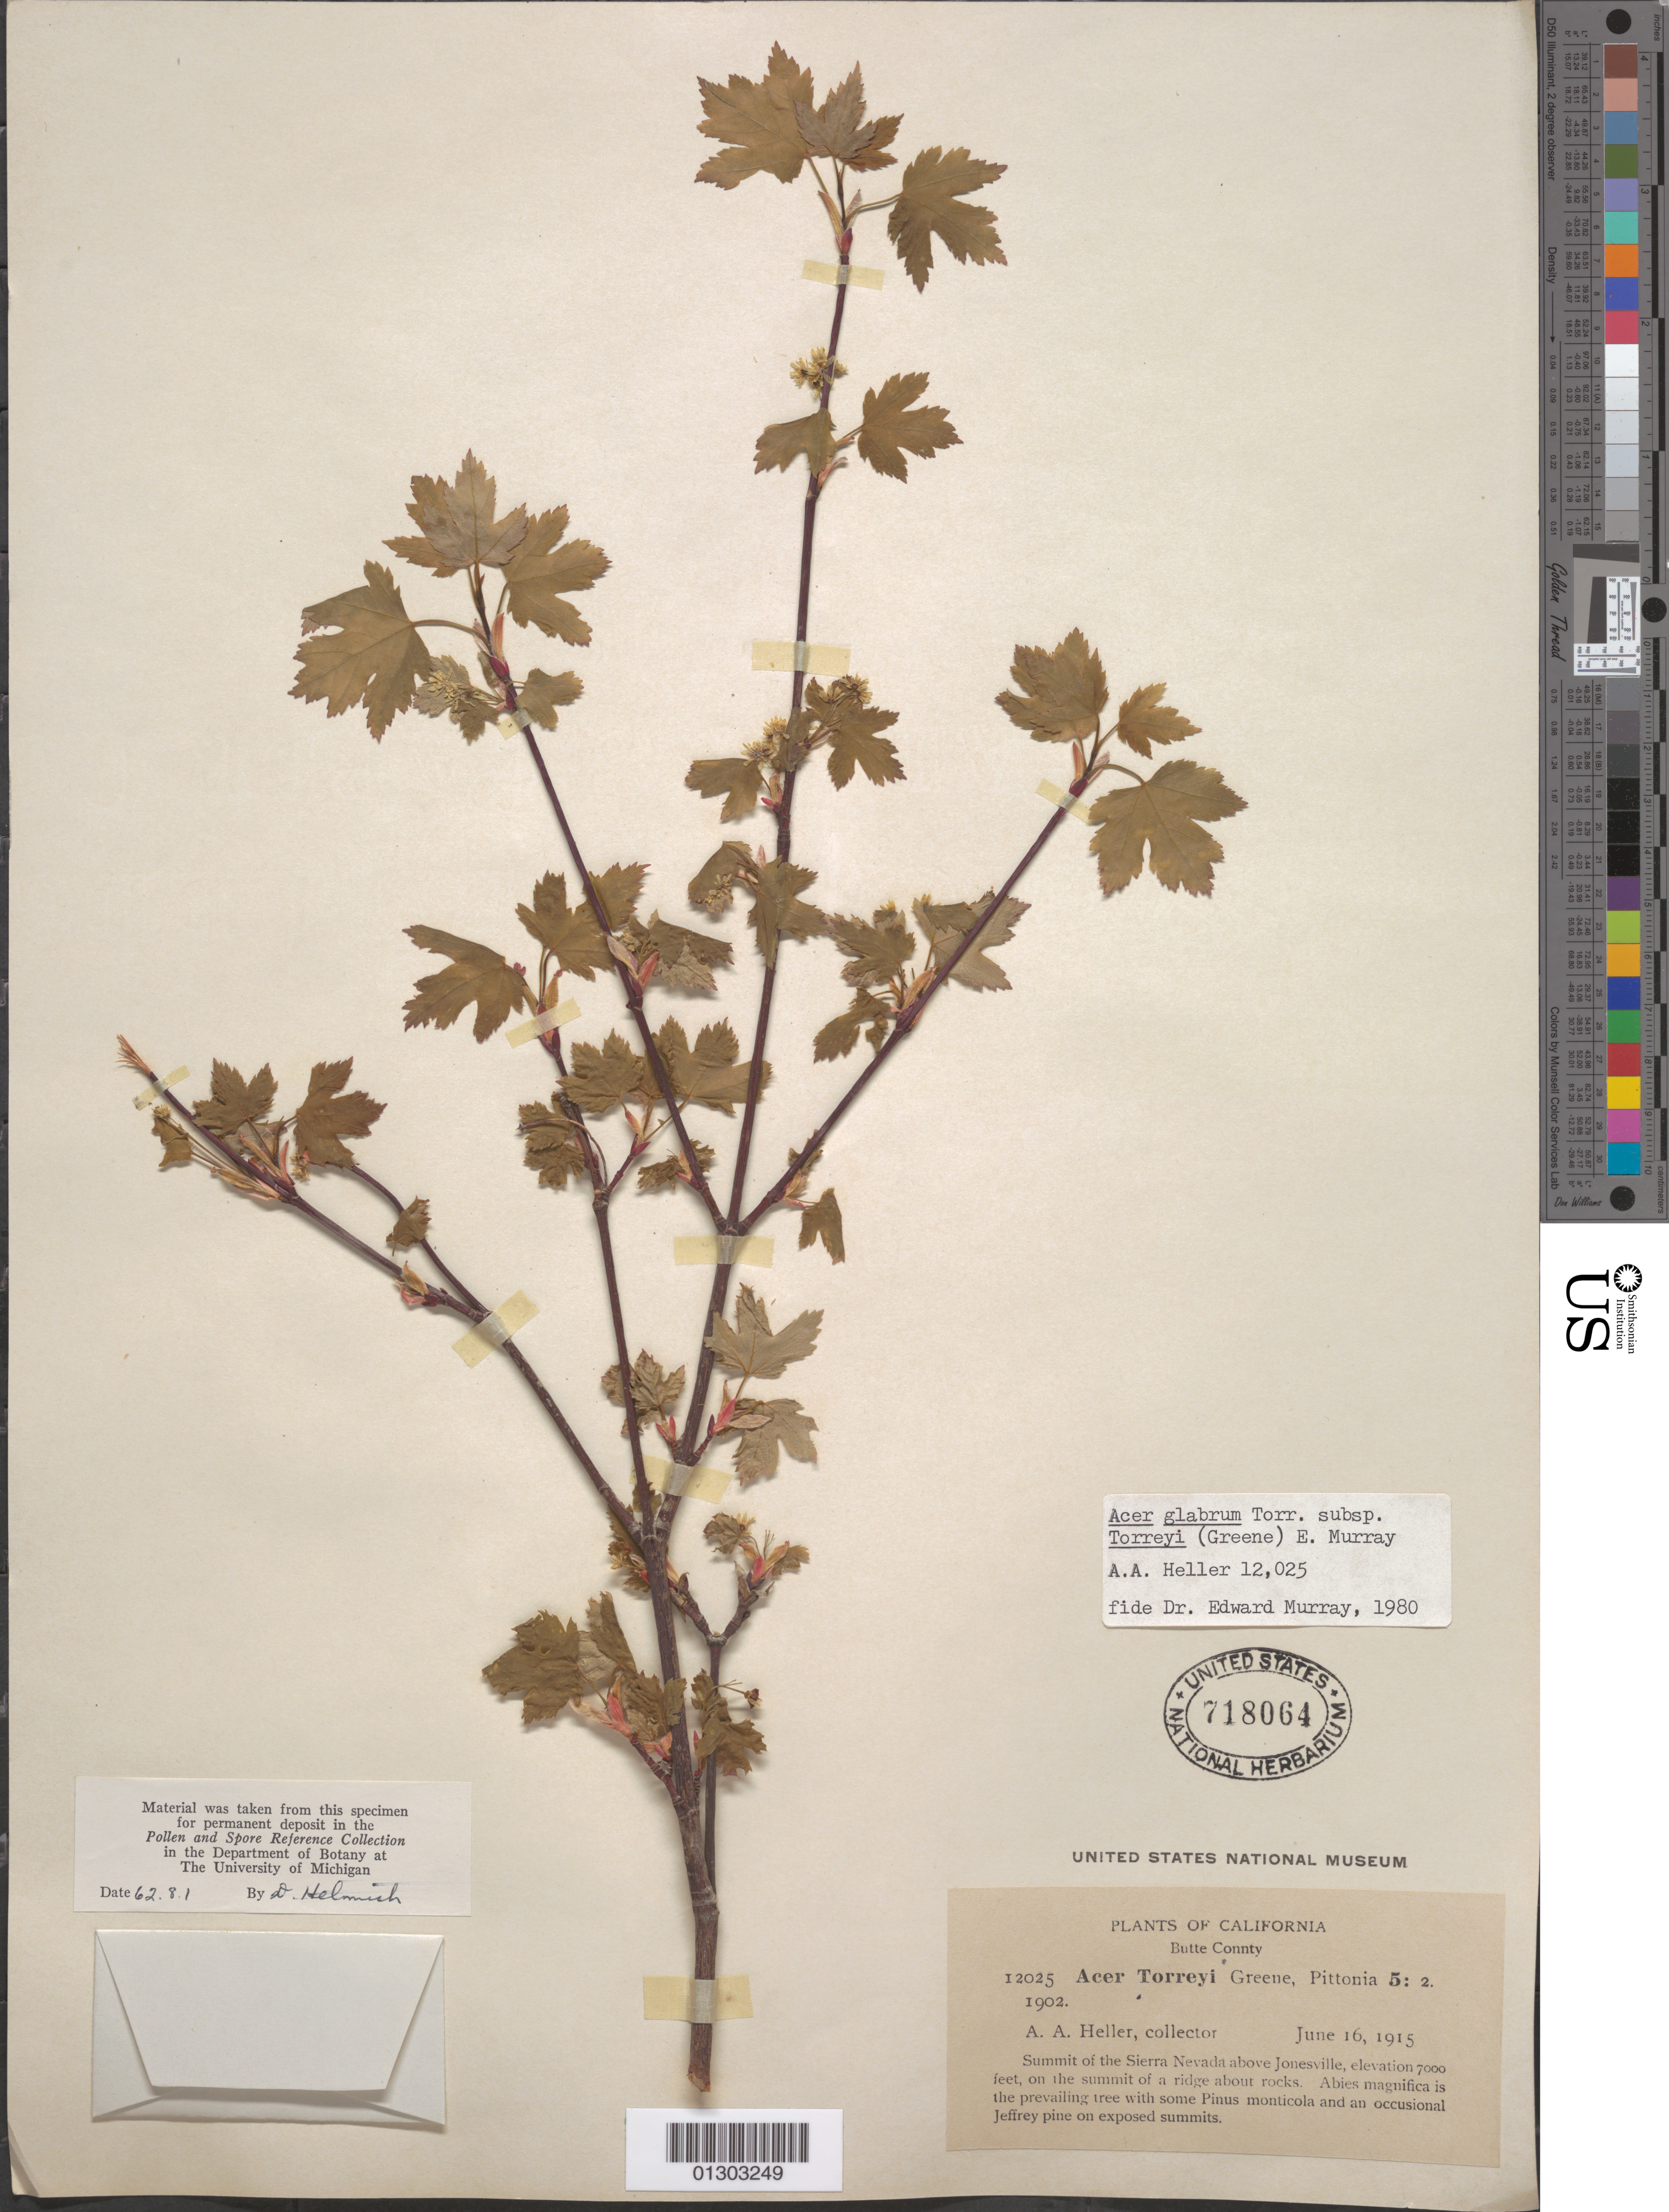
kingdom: Plantae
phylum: Tracheophyta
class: Magnoliopsida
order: Sapindales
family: Sapindaceae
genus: Acer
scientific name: Acer glabrum subsp. torreyi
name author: (Greene) A.E. Murray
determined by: Murray, Edward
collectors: A. A. Heller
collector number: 12025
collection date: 1915-06-16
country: United States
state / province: California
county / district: Butte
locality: Butte County, summit of Sierra Nevada above Jonesville.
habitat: On the summit of a ridge about rocks. Abies magnifica is the prevailing tree with some Pinus monticola and an occasional Jeffrey pine on exposed summits.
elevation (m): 2134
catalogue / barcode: US 718064